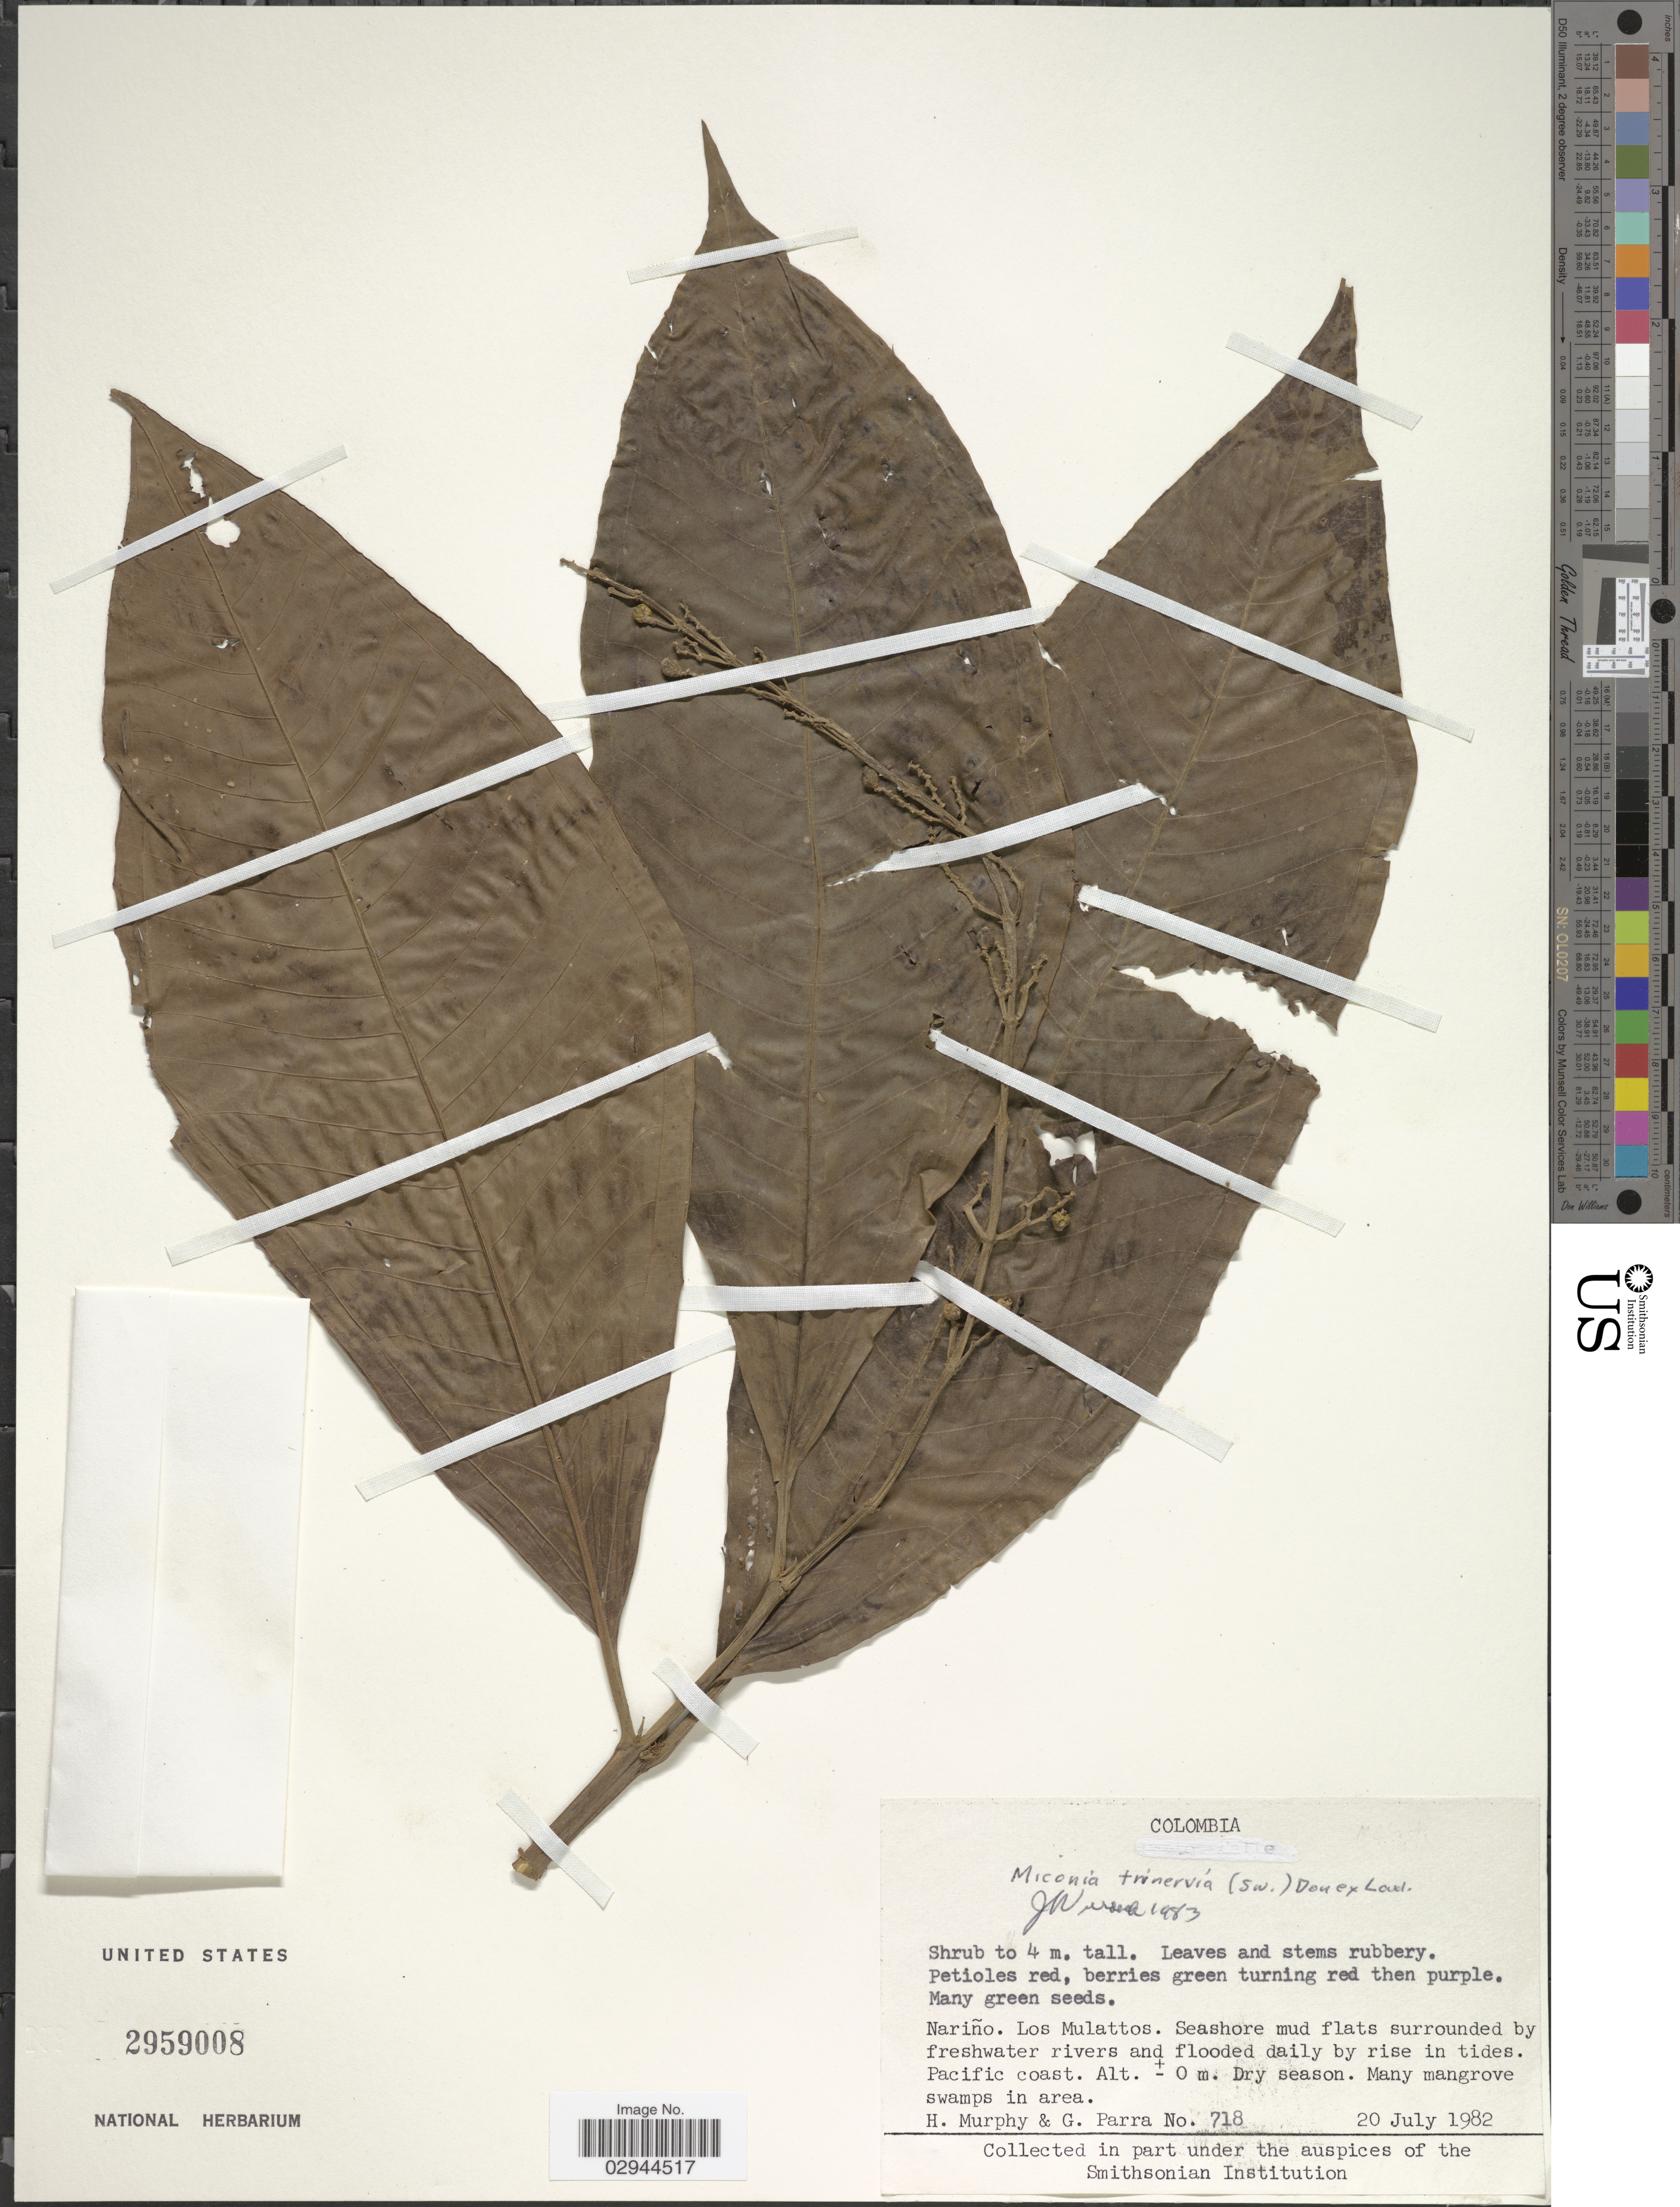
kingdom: Plantae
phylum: Tracheophyta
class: Magnoliopsida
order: Myrtales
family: Melastomataceae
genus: Miconia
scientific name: Miconia trinervia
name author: (Sw.) D. Don ex Loudon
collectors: H. Murphy & G. Parra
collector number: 718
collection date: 1982-07-20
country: Colombia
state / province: Nariño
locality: Los Mulattos, Seashore mud flats surrounded by freshwater rivers and flooded daily by rise in tides, Pacific coast.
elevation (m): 0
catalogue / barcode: US 2959008